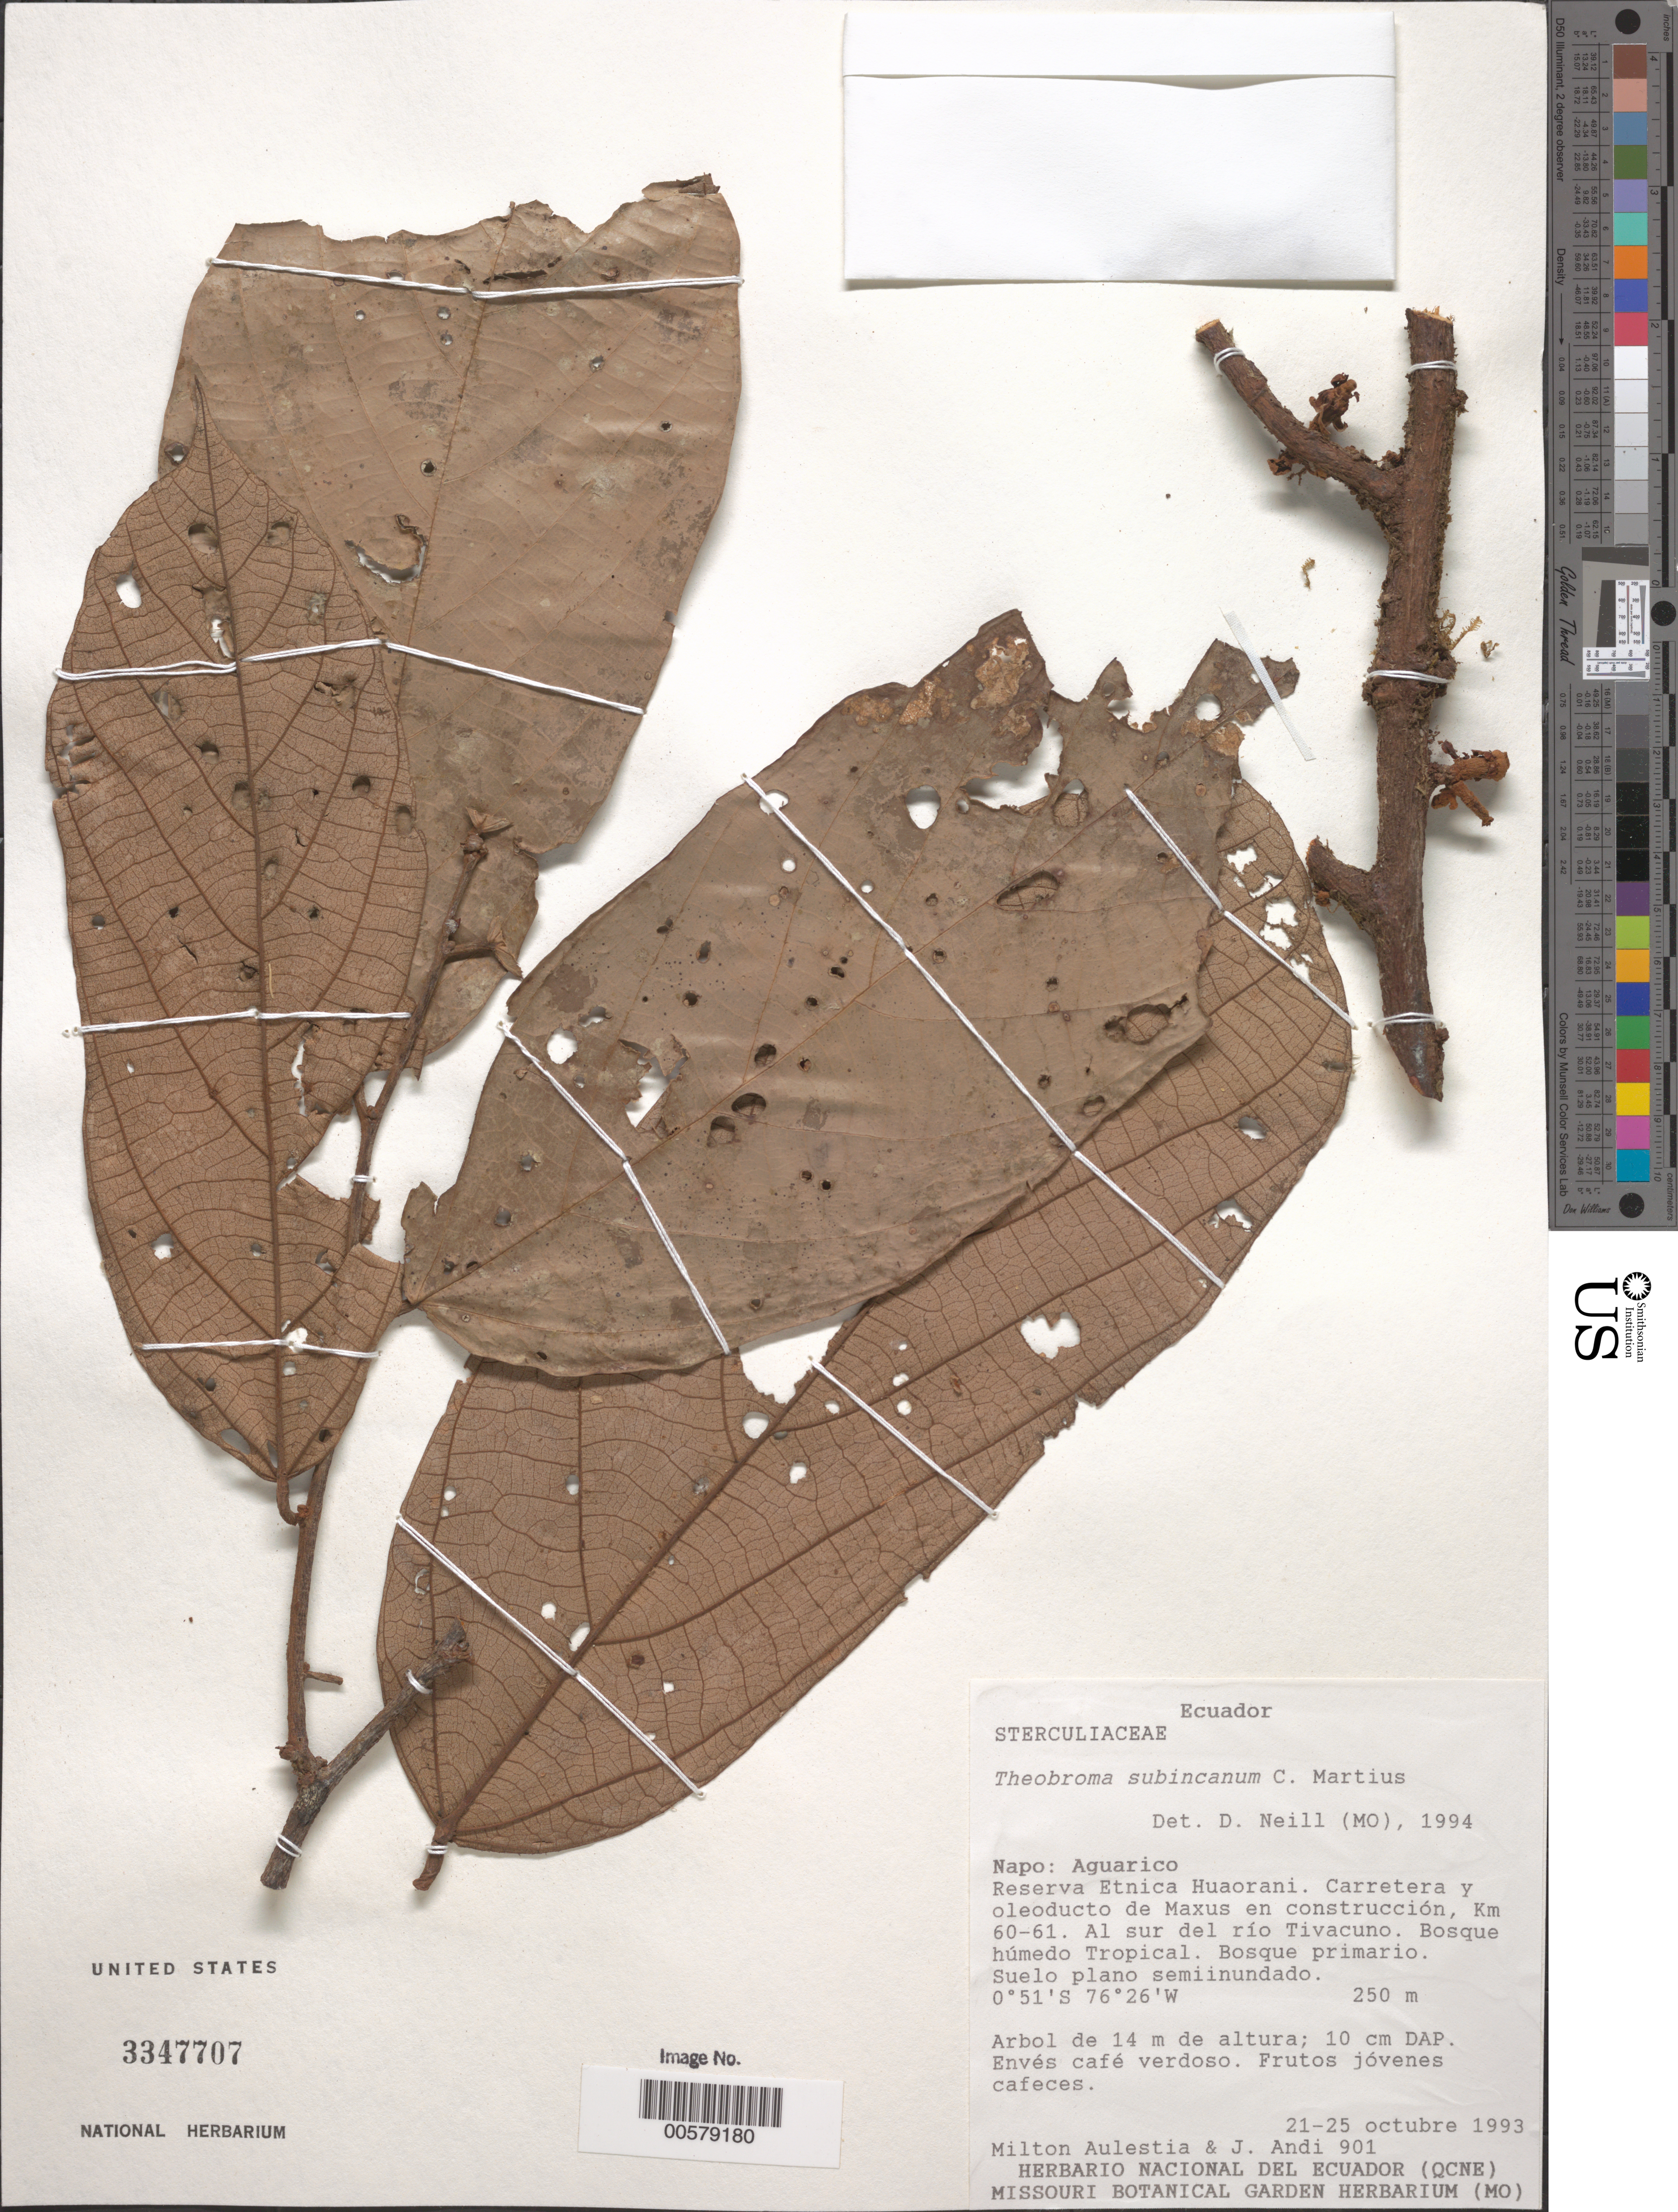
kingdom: Plantae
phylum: Tracheophyta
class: Magnoliopsida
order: Malvales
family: Malvaceae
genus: Theobroma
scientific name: Theobroma subincanum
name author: Mart.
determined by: Neill, David Alan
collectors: M. Aulestia & J. Andi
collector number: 901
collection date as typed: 21 Oct 1993 to 25 Oct 1993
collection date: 1993-10-21/1993-10-25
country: Ecuador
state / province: Napo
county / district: Aguarico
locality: AguaRico Reserva Etnica Huaorani, Carretera y oleoducto de Maxus en construcción, km 60-61, al sur del Río TIvacuno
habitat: Bosque húmedo tropical, bosque primario, suelos plano semiinundado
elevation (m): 250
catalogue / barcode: US 3347707